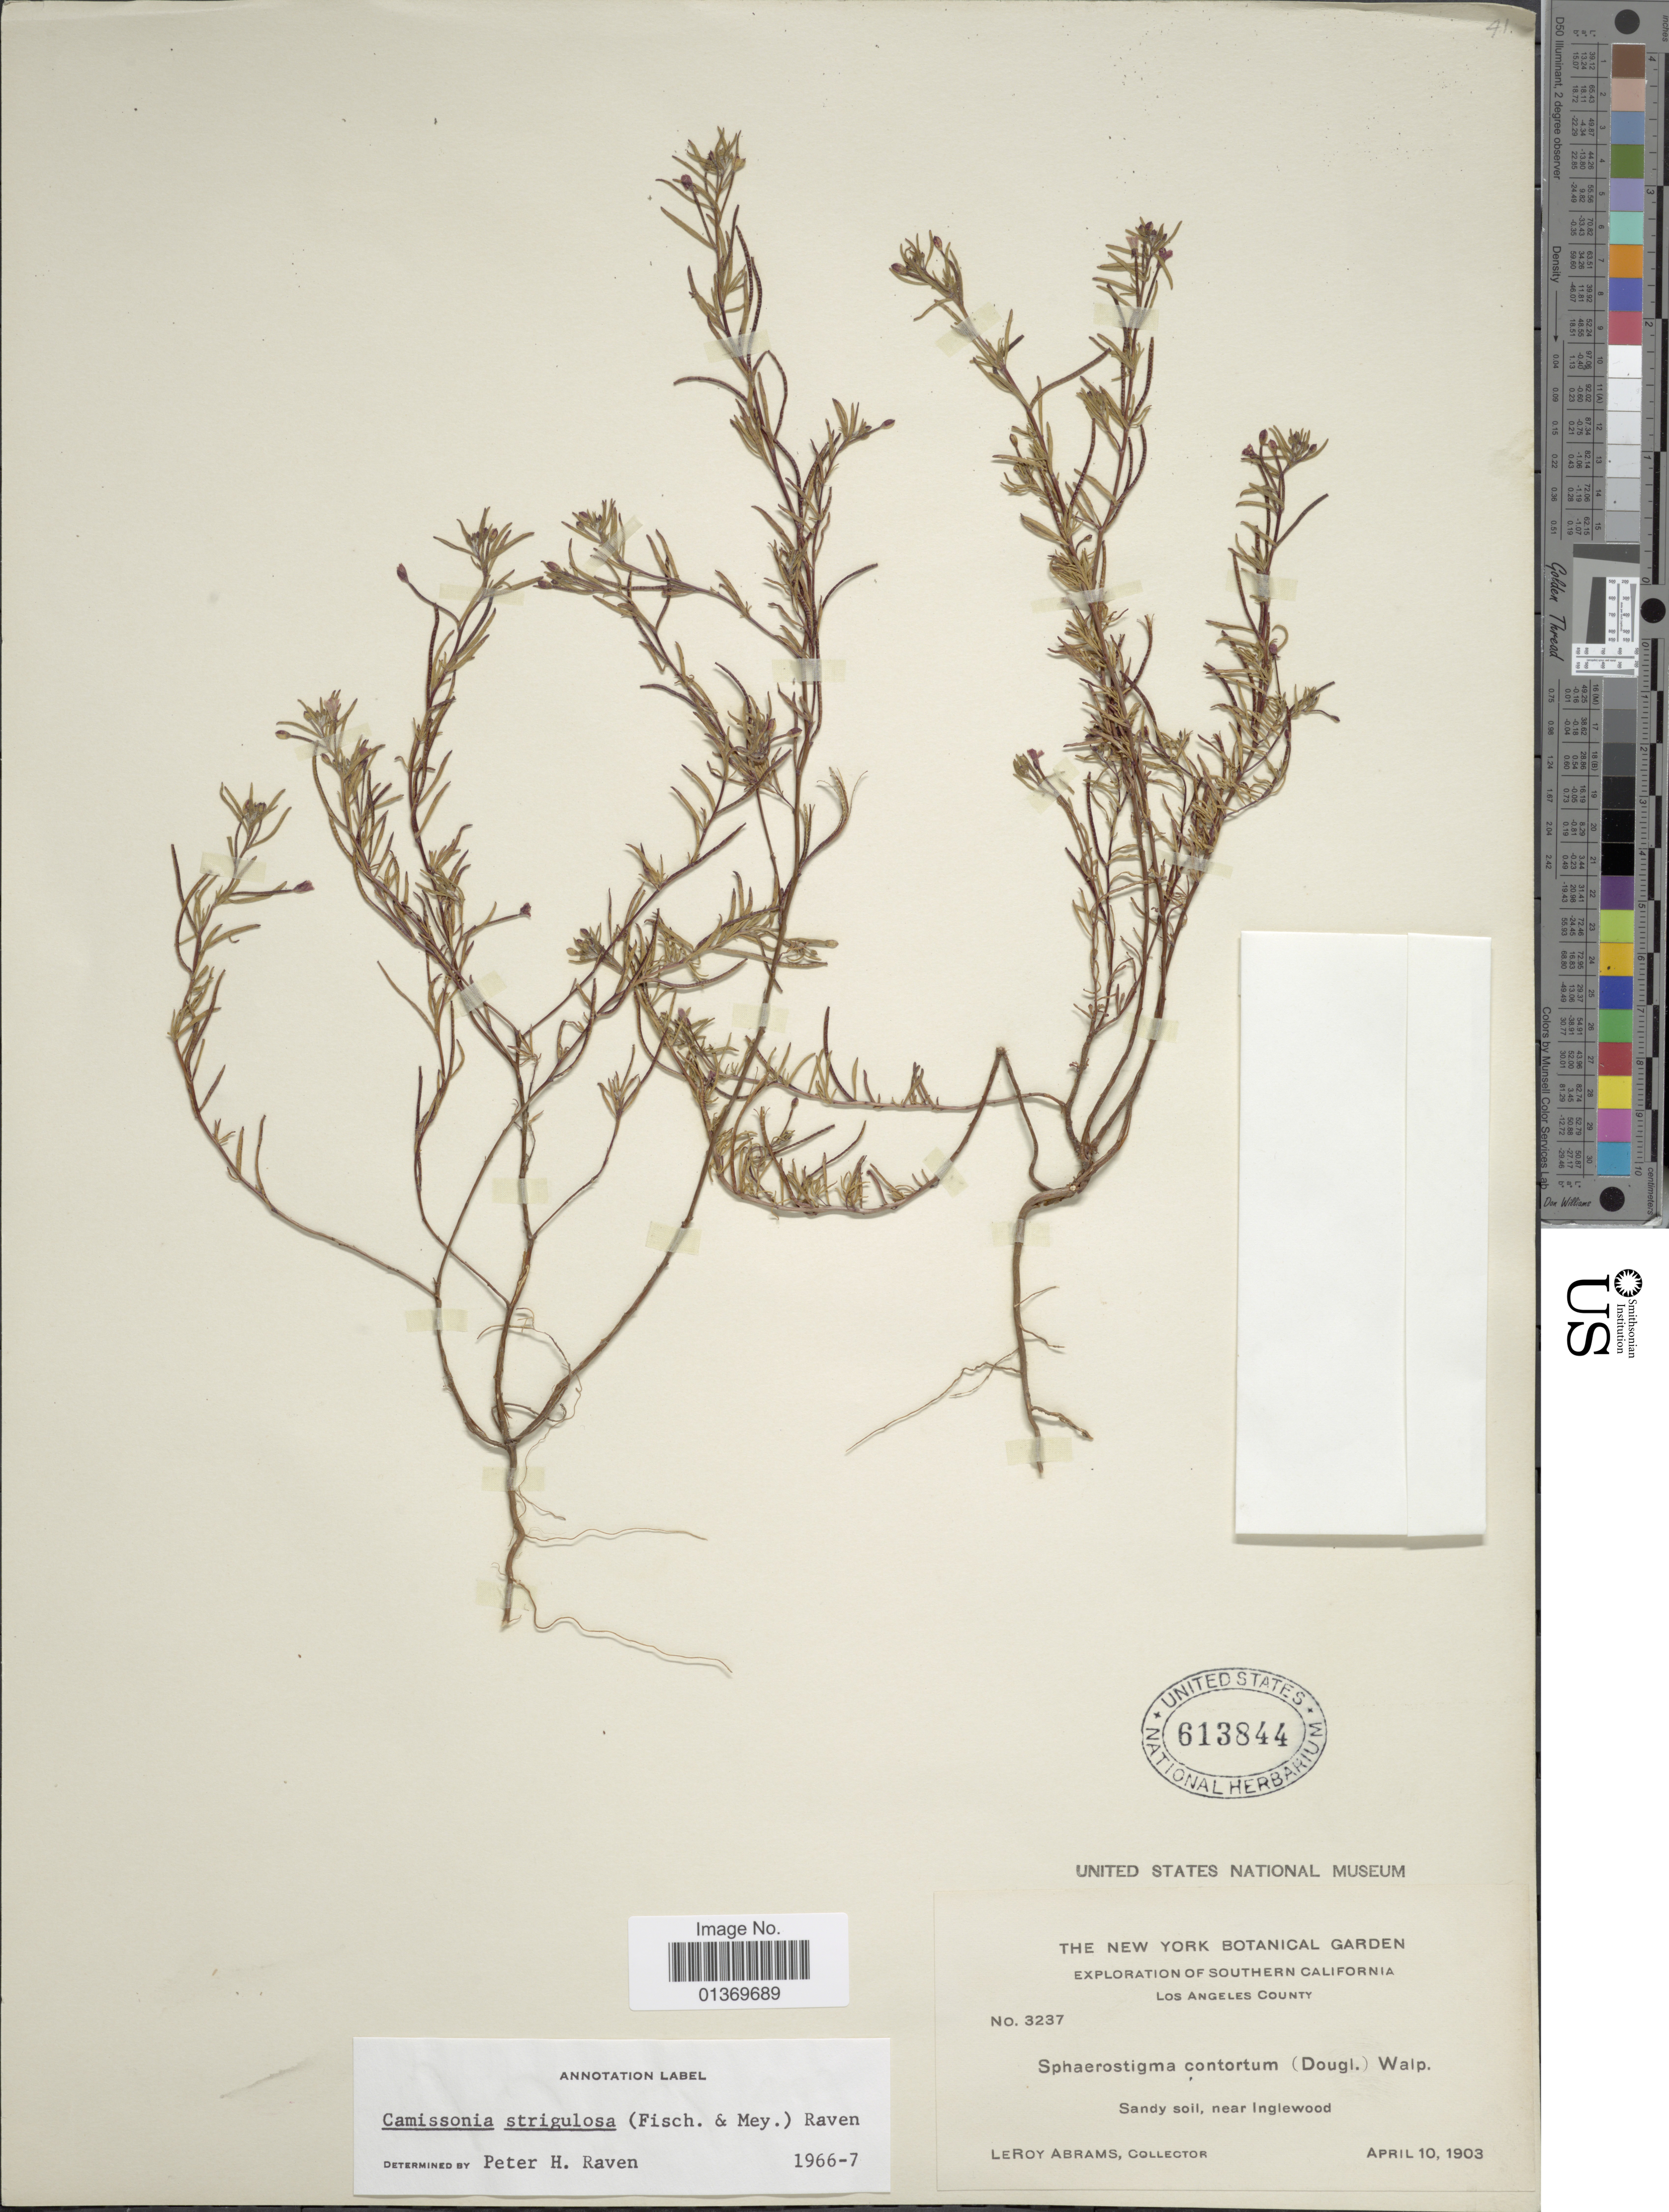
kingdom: Plantae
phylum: Tracheophyta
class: Magnoliopsida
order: Myrtales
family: Onagraceae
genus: Camissonia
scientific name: Camissonia strigulosa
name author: (Fisch. & C.A. Mey.) P.H. Raven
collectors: L. Abrams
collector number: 3237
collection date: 1903-04-10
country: United States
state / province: California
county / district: Los Angeles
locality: Southern California, Los Angeles County, Sandy soil, near Inglewood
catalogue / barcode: US 613844